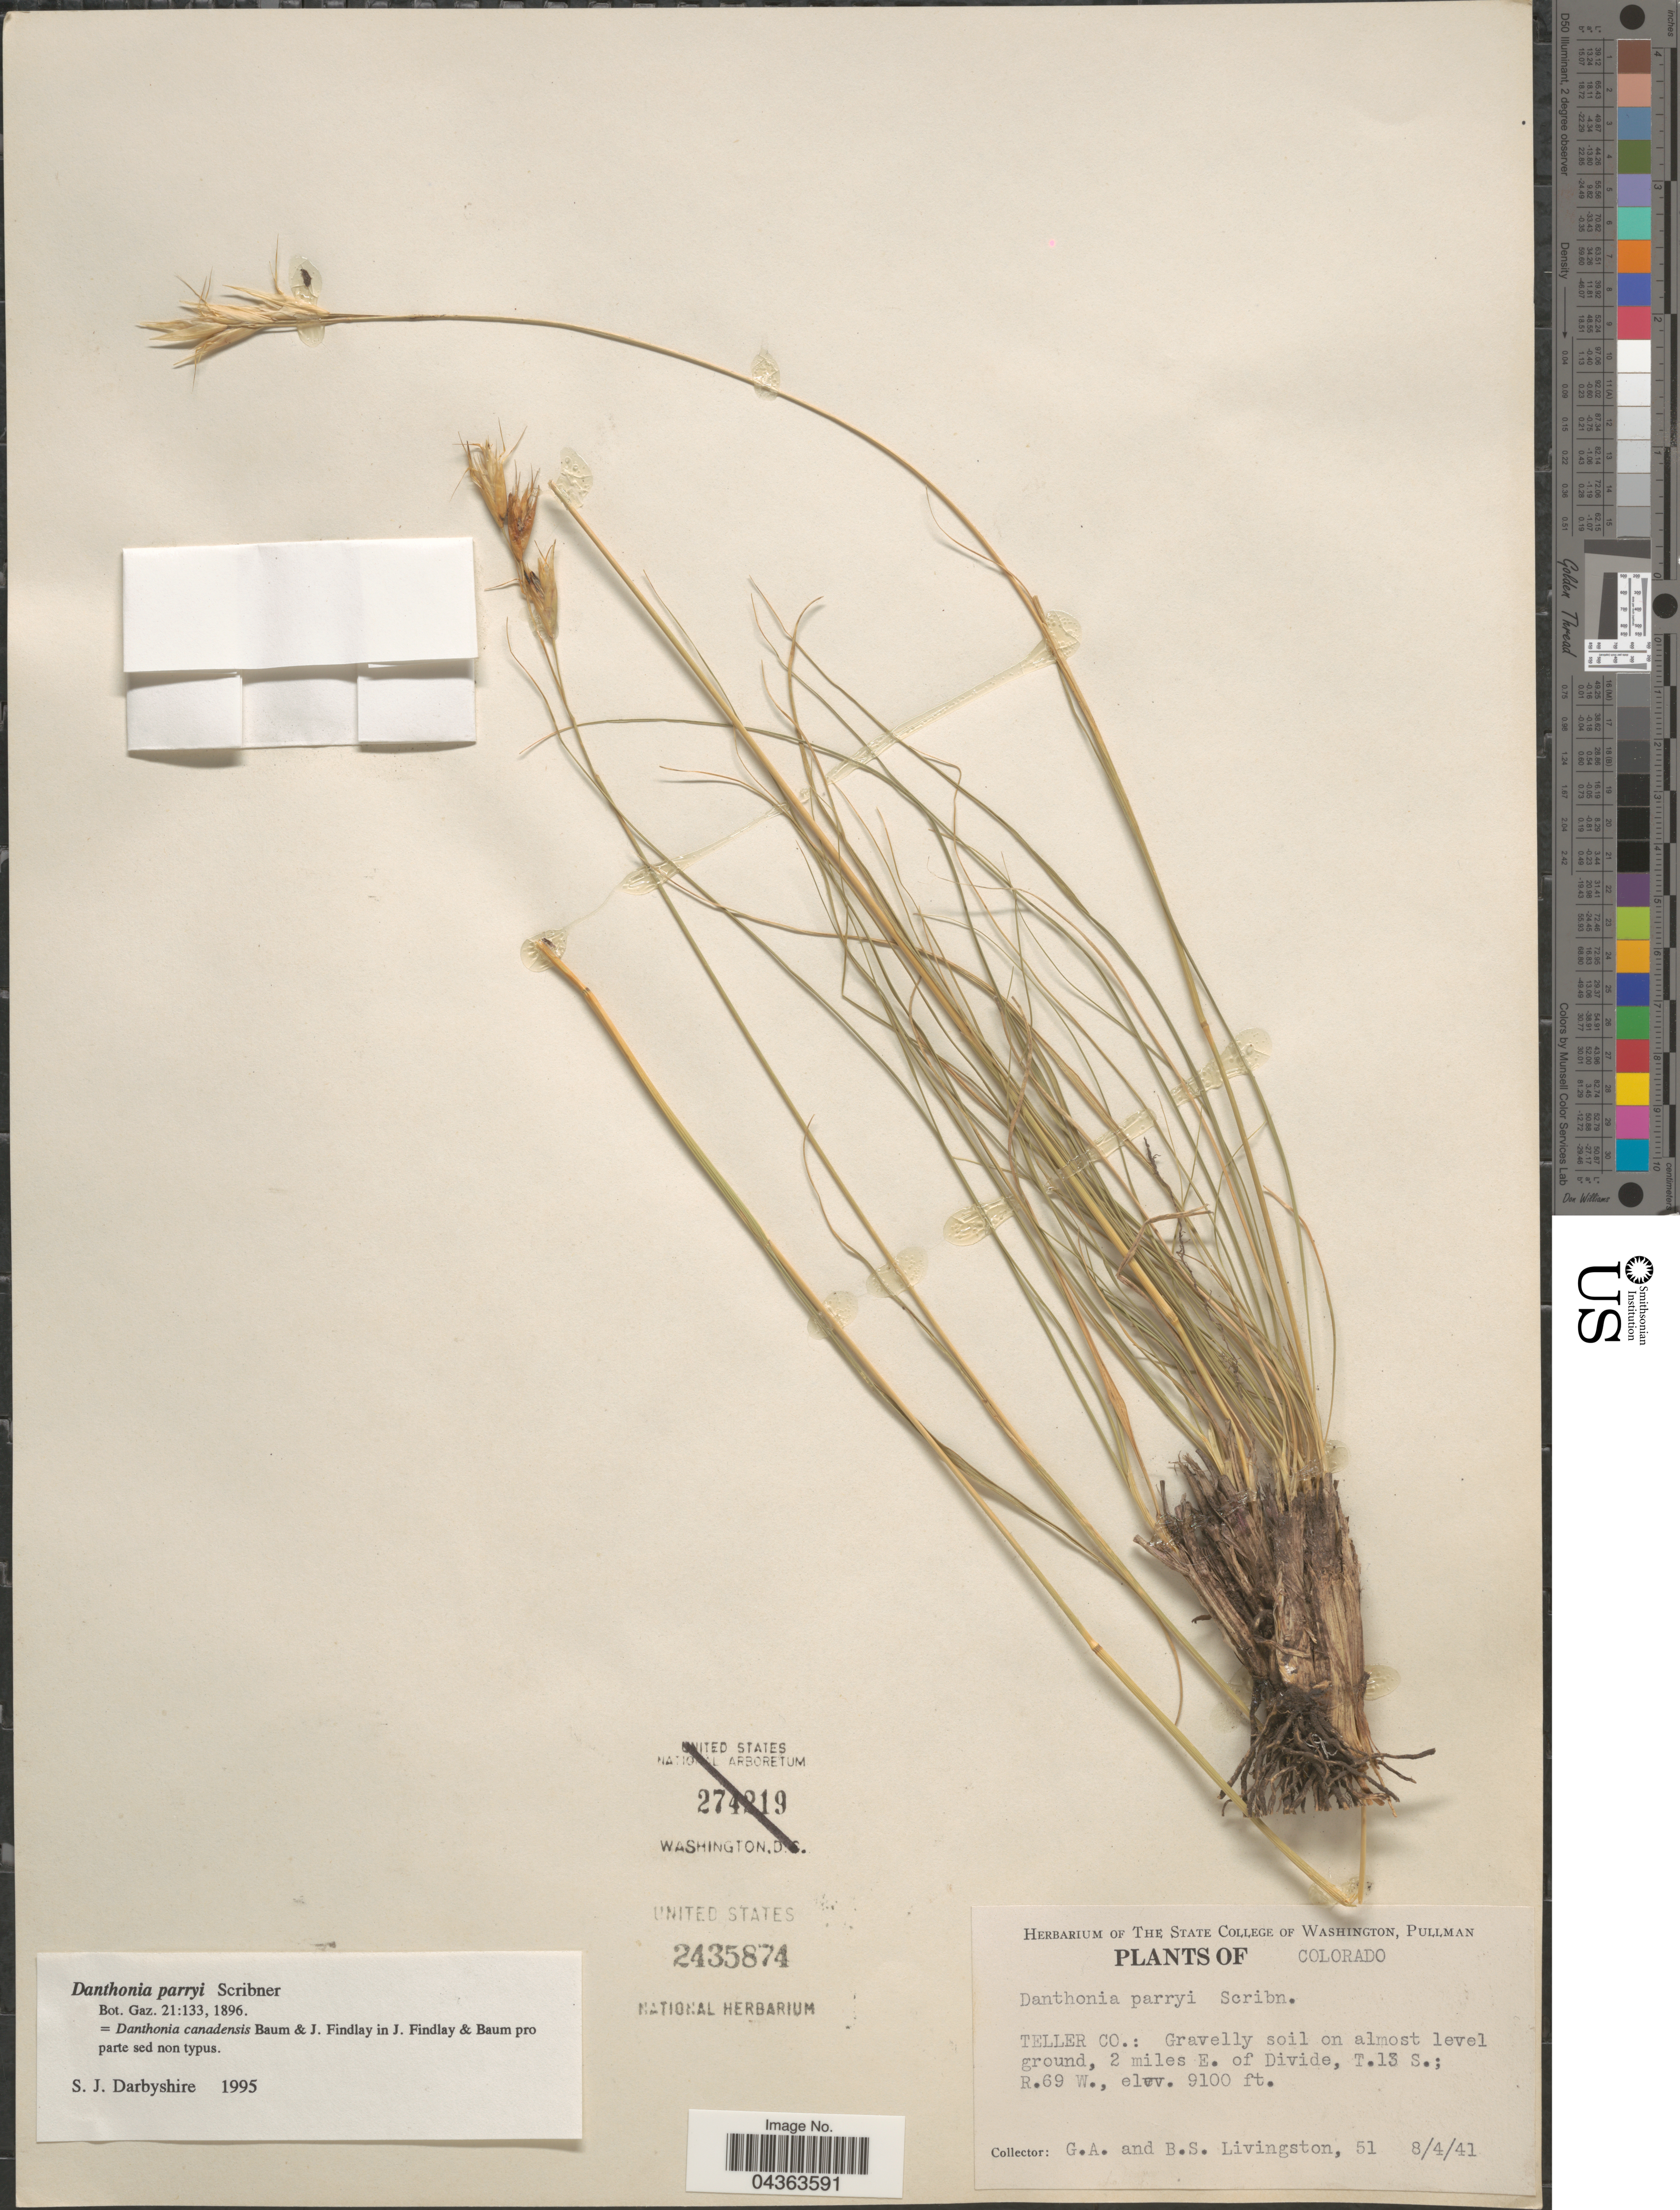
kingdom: Plantae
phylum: Tracheophyta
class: Liliopsida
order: Poales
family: Poaceae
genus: Danthonia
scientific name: Danthonia parryi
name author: Scribn.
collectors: G. Livingston & B. Livingston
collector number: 51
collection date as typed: Transcribed d/m/y: 4/8/41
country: United States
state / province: Colorado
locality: Teller Co.: Gravelly soil on almost level ground, 2 miles E. of Divide, T.13 S.; R.69 W.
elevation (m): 2774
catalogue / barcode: US 2435874